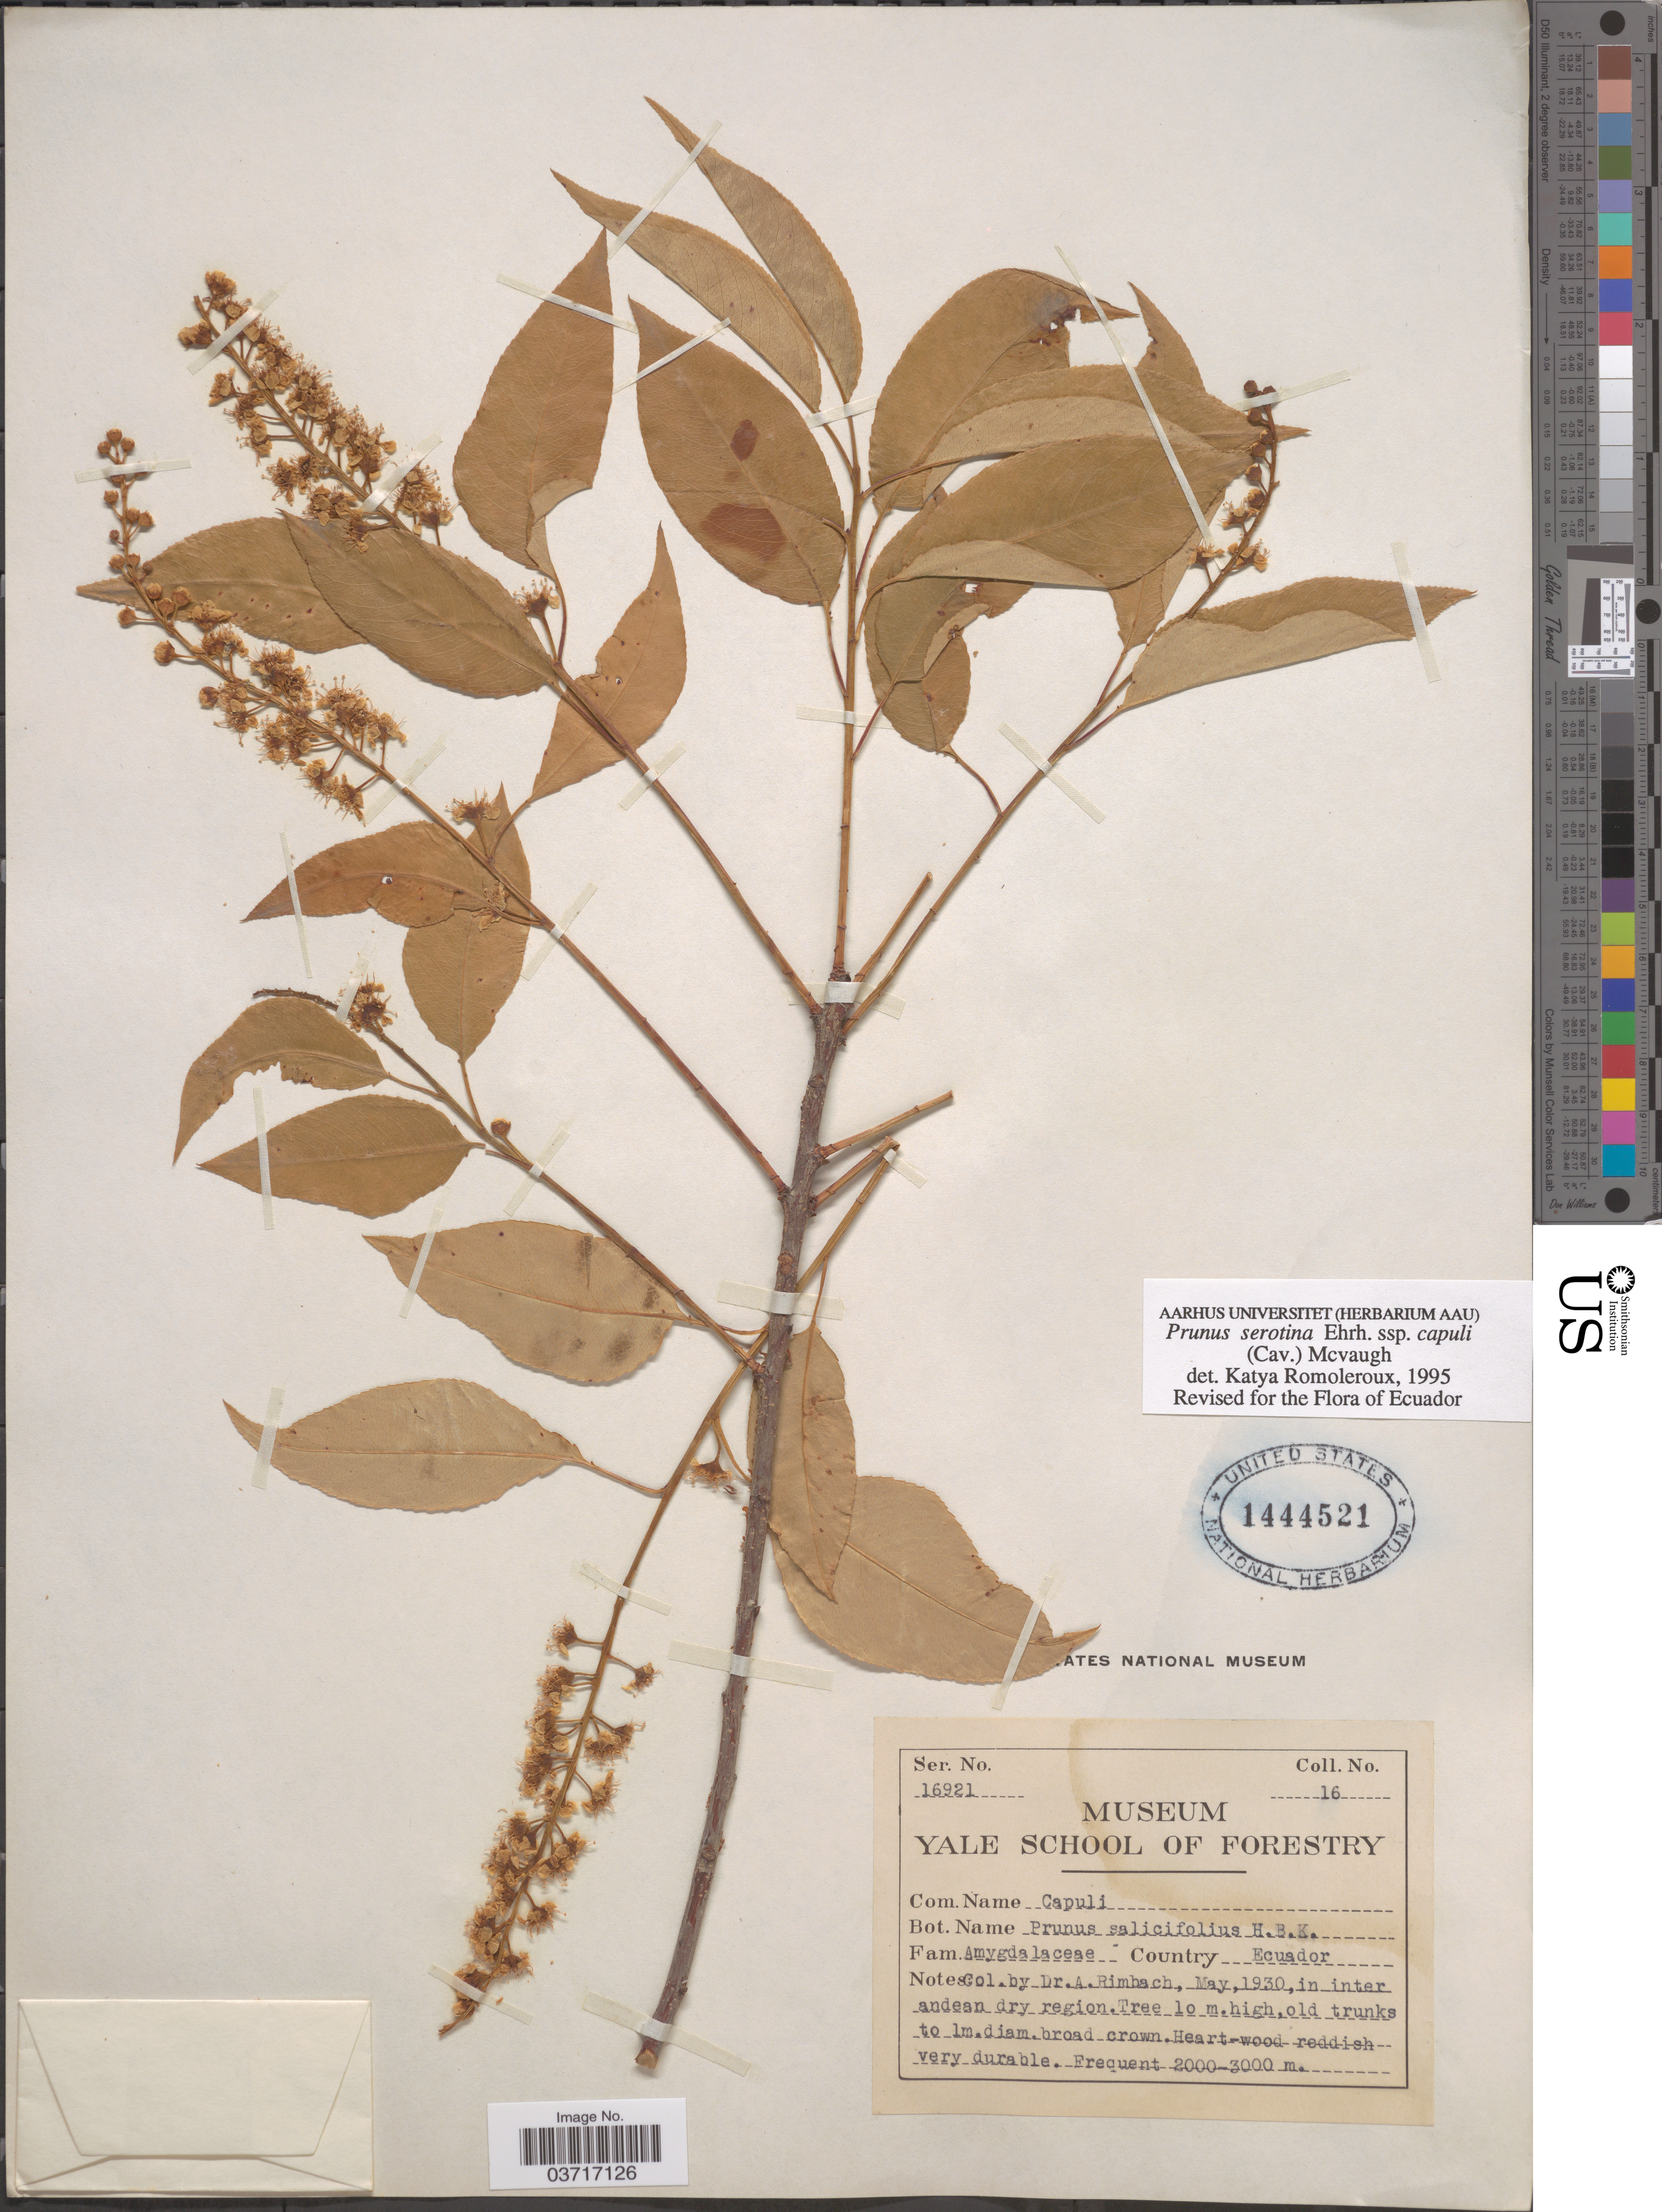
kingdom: Plantae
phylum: Tracheophyta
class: Magnoliopsida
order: Rosales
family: Rosaceae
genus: Prunus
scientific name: Prunus serotina subsp. capuli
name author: (Cav. ex Spreng.) McVaugh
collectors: A. Rimbach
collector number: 16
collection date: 1930-05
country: Ecuador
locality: In inter andean dry region.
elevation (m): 2000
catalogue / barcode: US 1444521